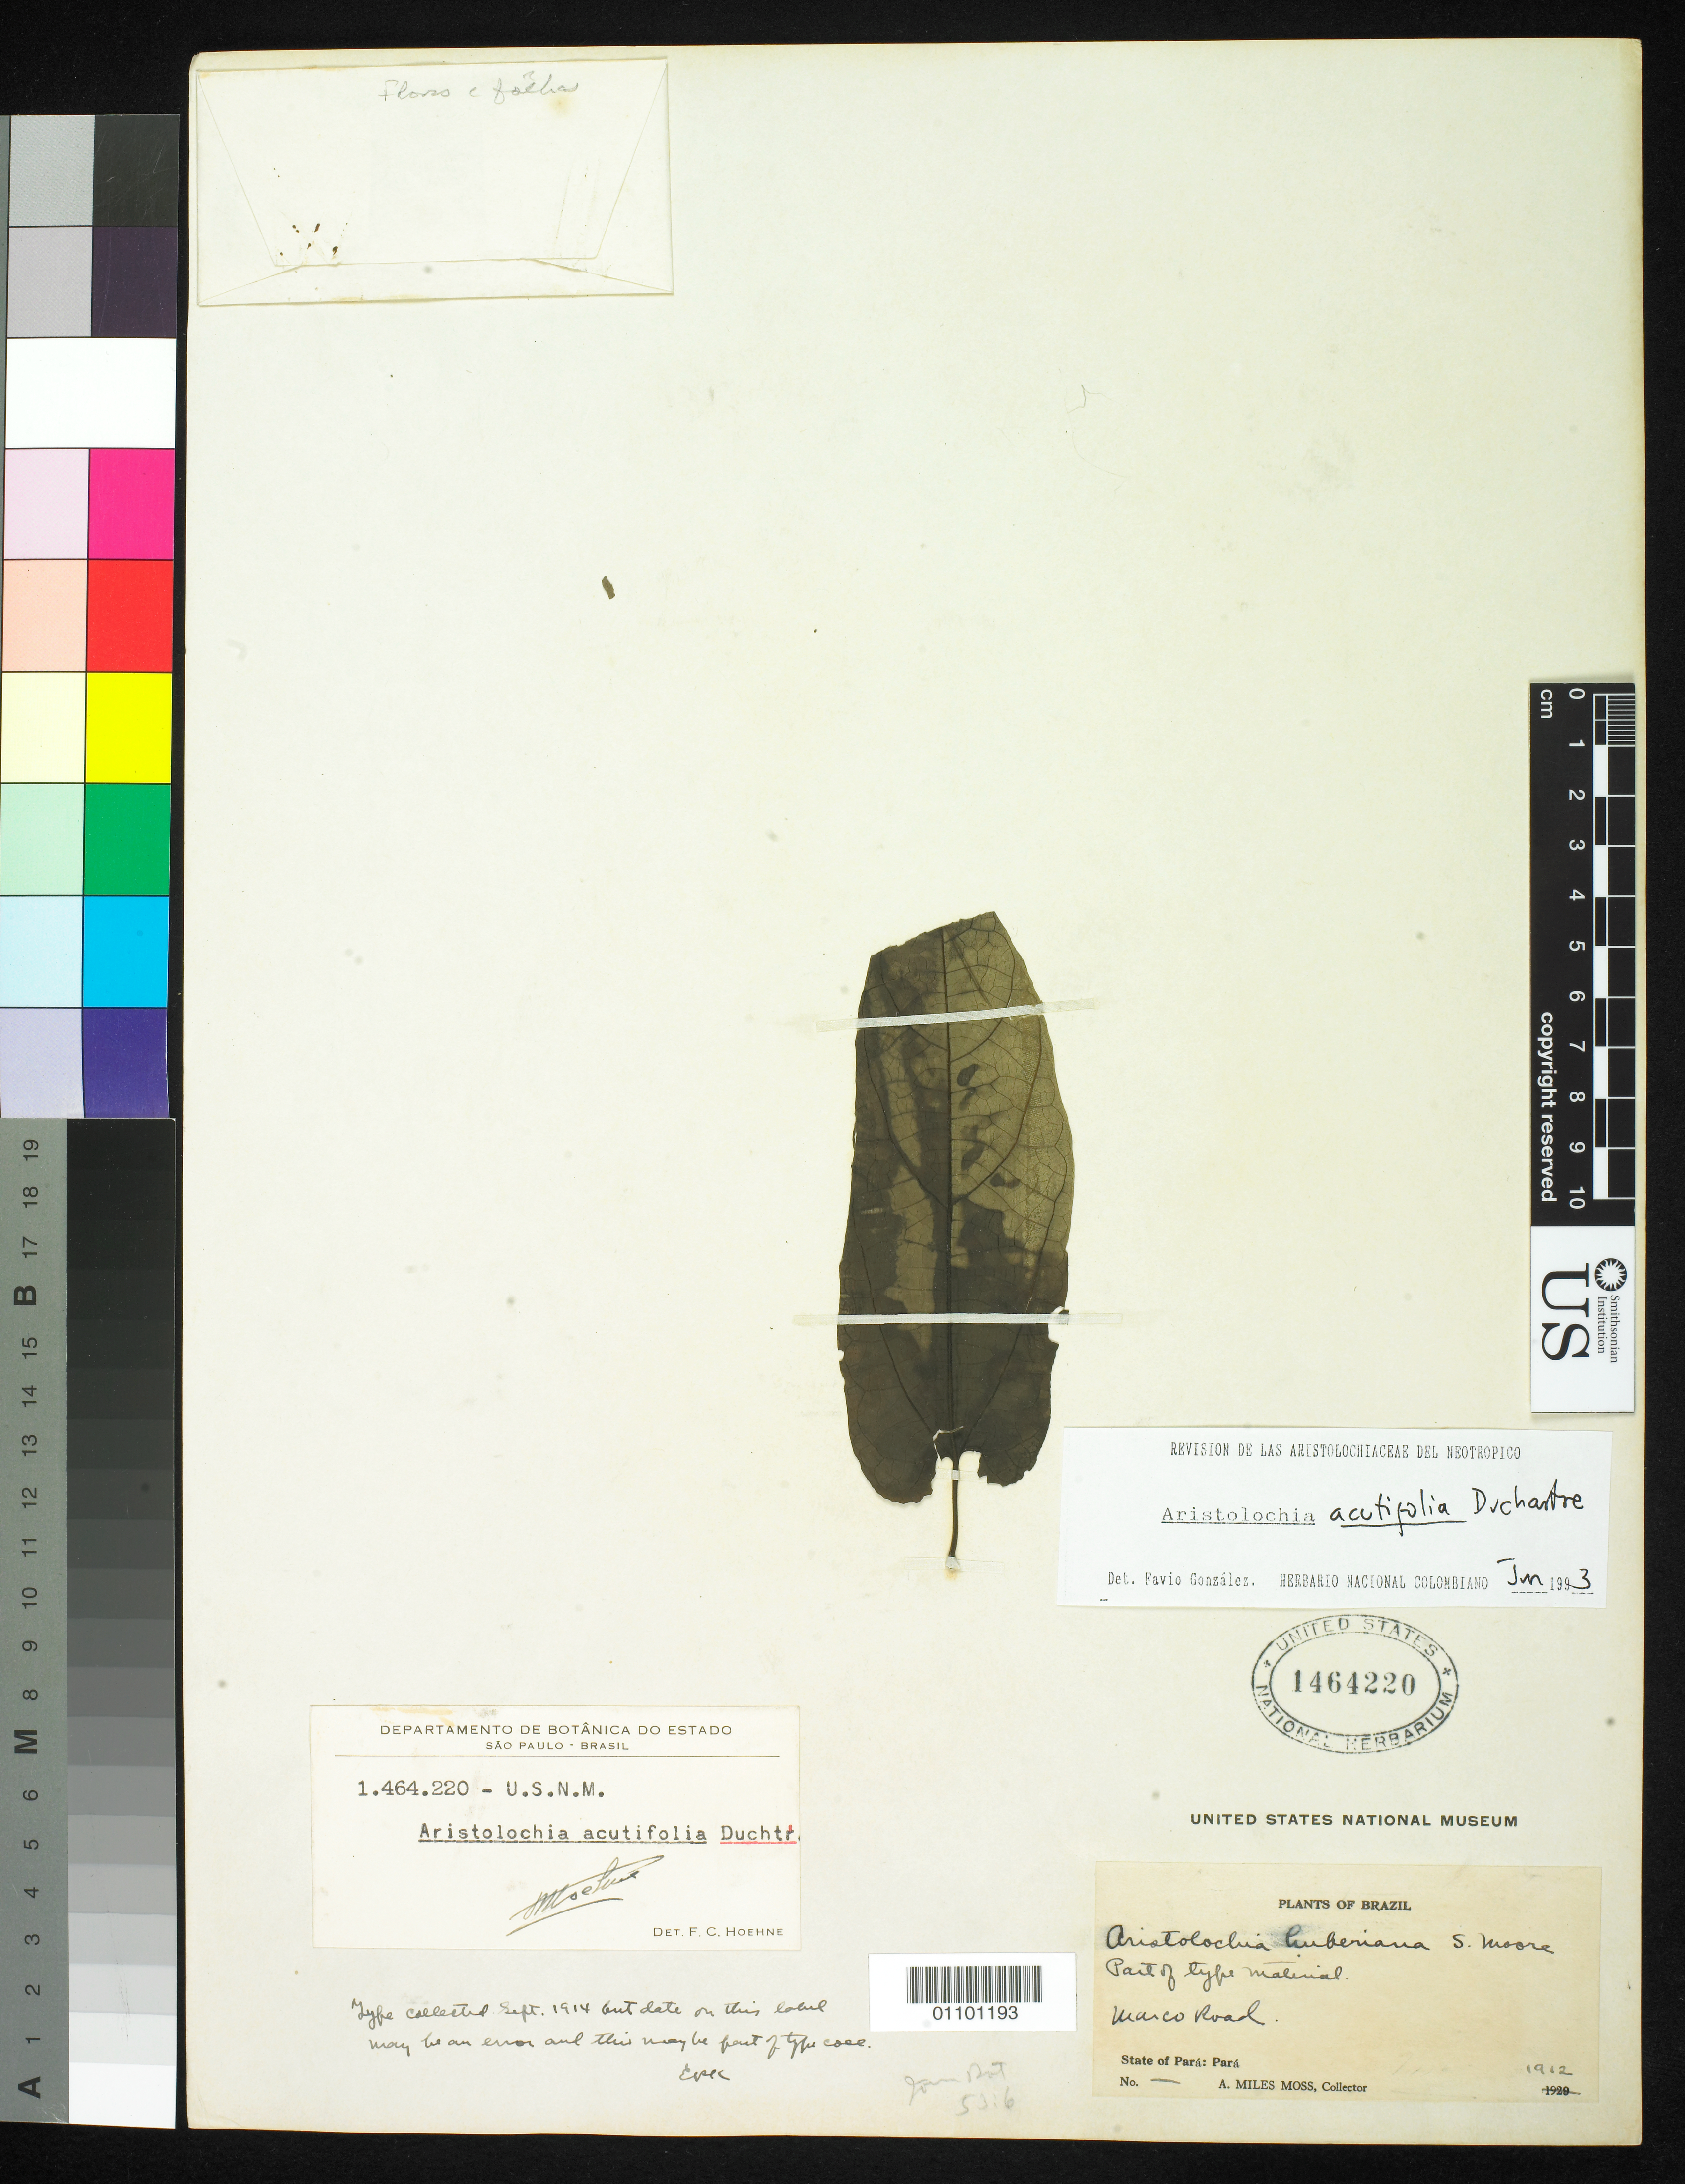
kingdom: Plantae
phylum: Tracheophyta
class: Magnoliopsida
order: Piperales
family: Aristolochiaceae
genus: Aristolochia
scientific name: Aristolochia huberiana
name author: S. Moore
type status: Possible Type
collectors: A. Moss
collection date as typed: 1912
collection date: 1912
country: Brazil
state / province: Pará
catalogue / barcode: US 1464220